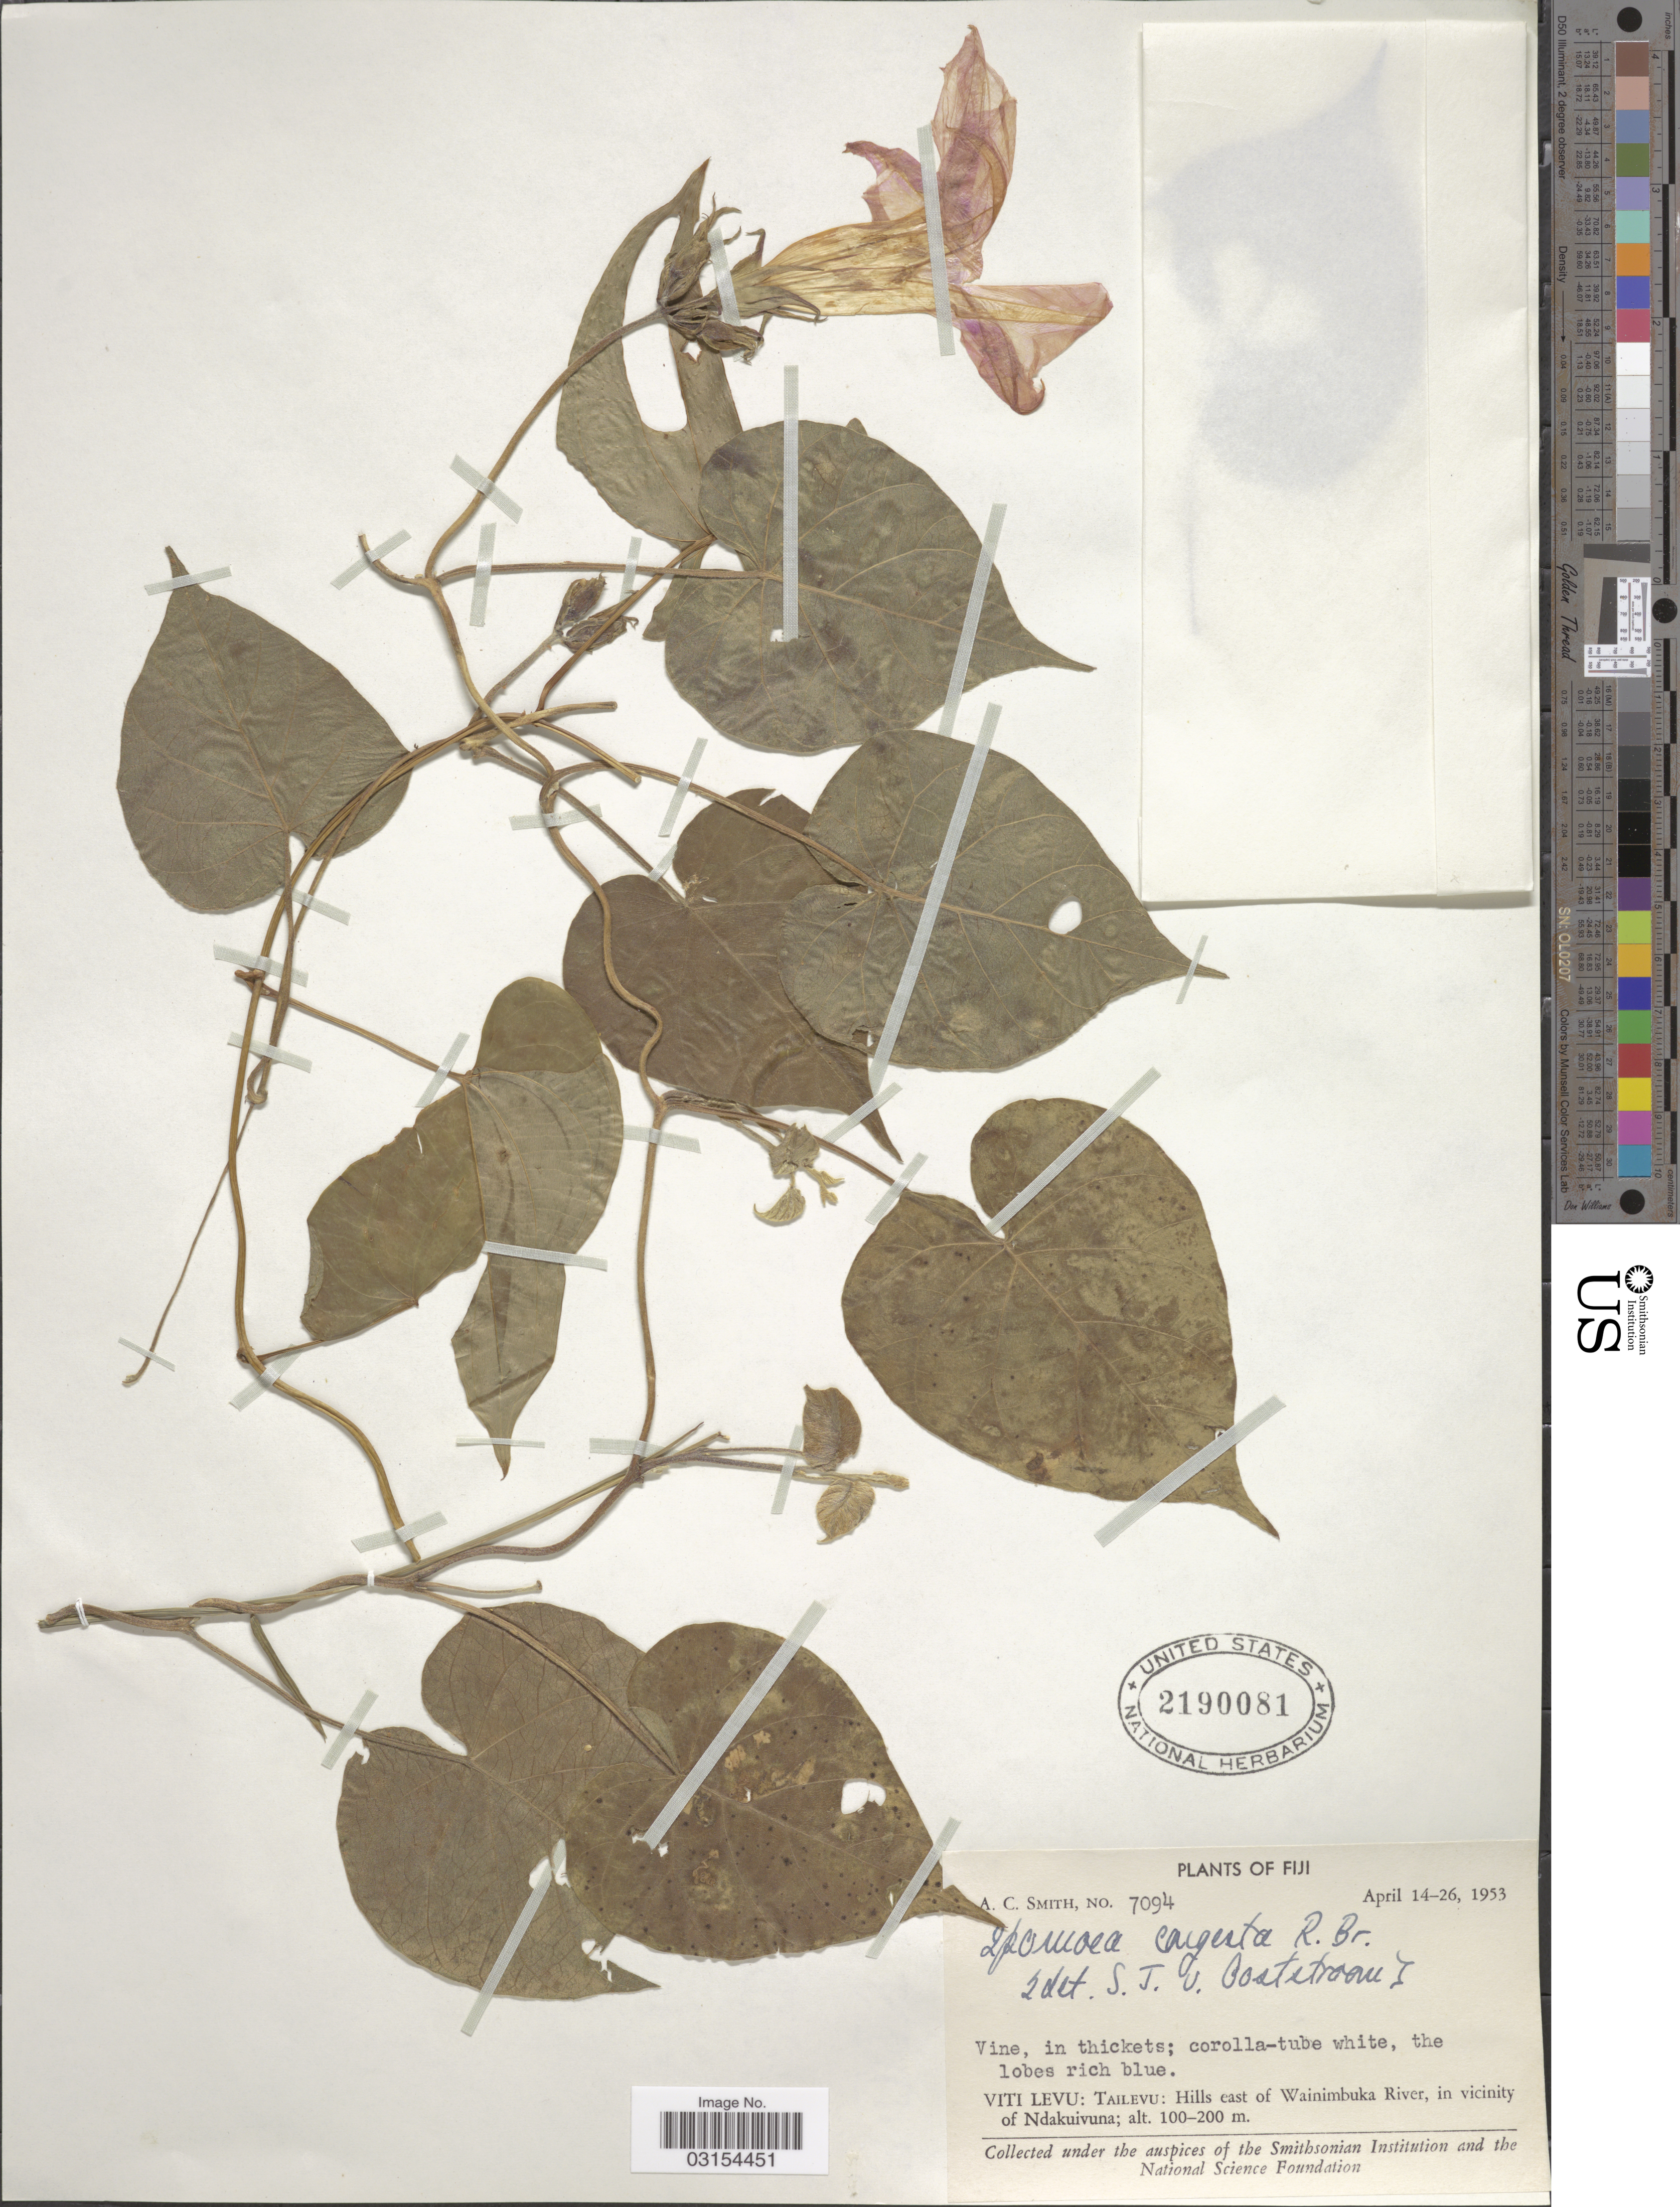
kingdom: Plantae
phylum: Tracheophyta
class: Magnoliopsida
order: Solanales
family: Convolvulaceae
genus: Ipomoea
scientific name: Ipomoea indica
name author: (Burm.) Merr.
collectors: A. C. Smith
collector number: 7094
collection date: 1953-04-14/1953-04-26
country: Fiji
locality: Viti Levu: Tailevu: Hills east of Wainimbuka River, in vicinity of Ndakuivuna.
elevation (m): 100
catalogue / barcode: US 2190081